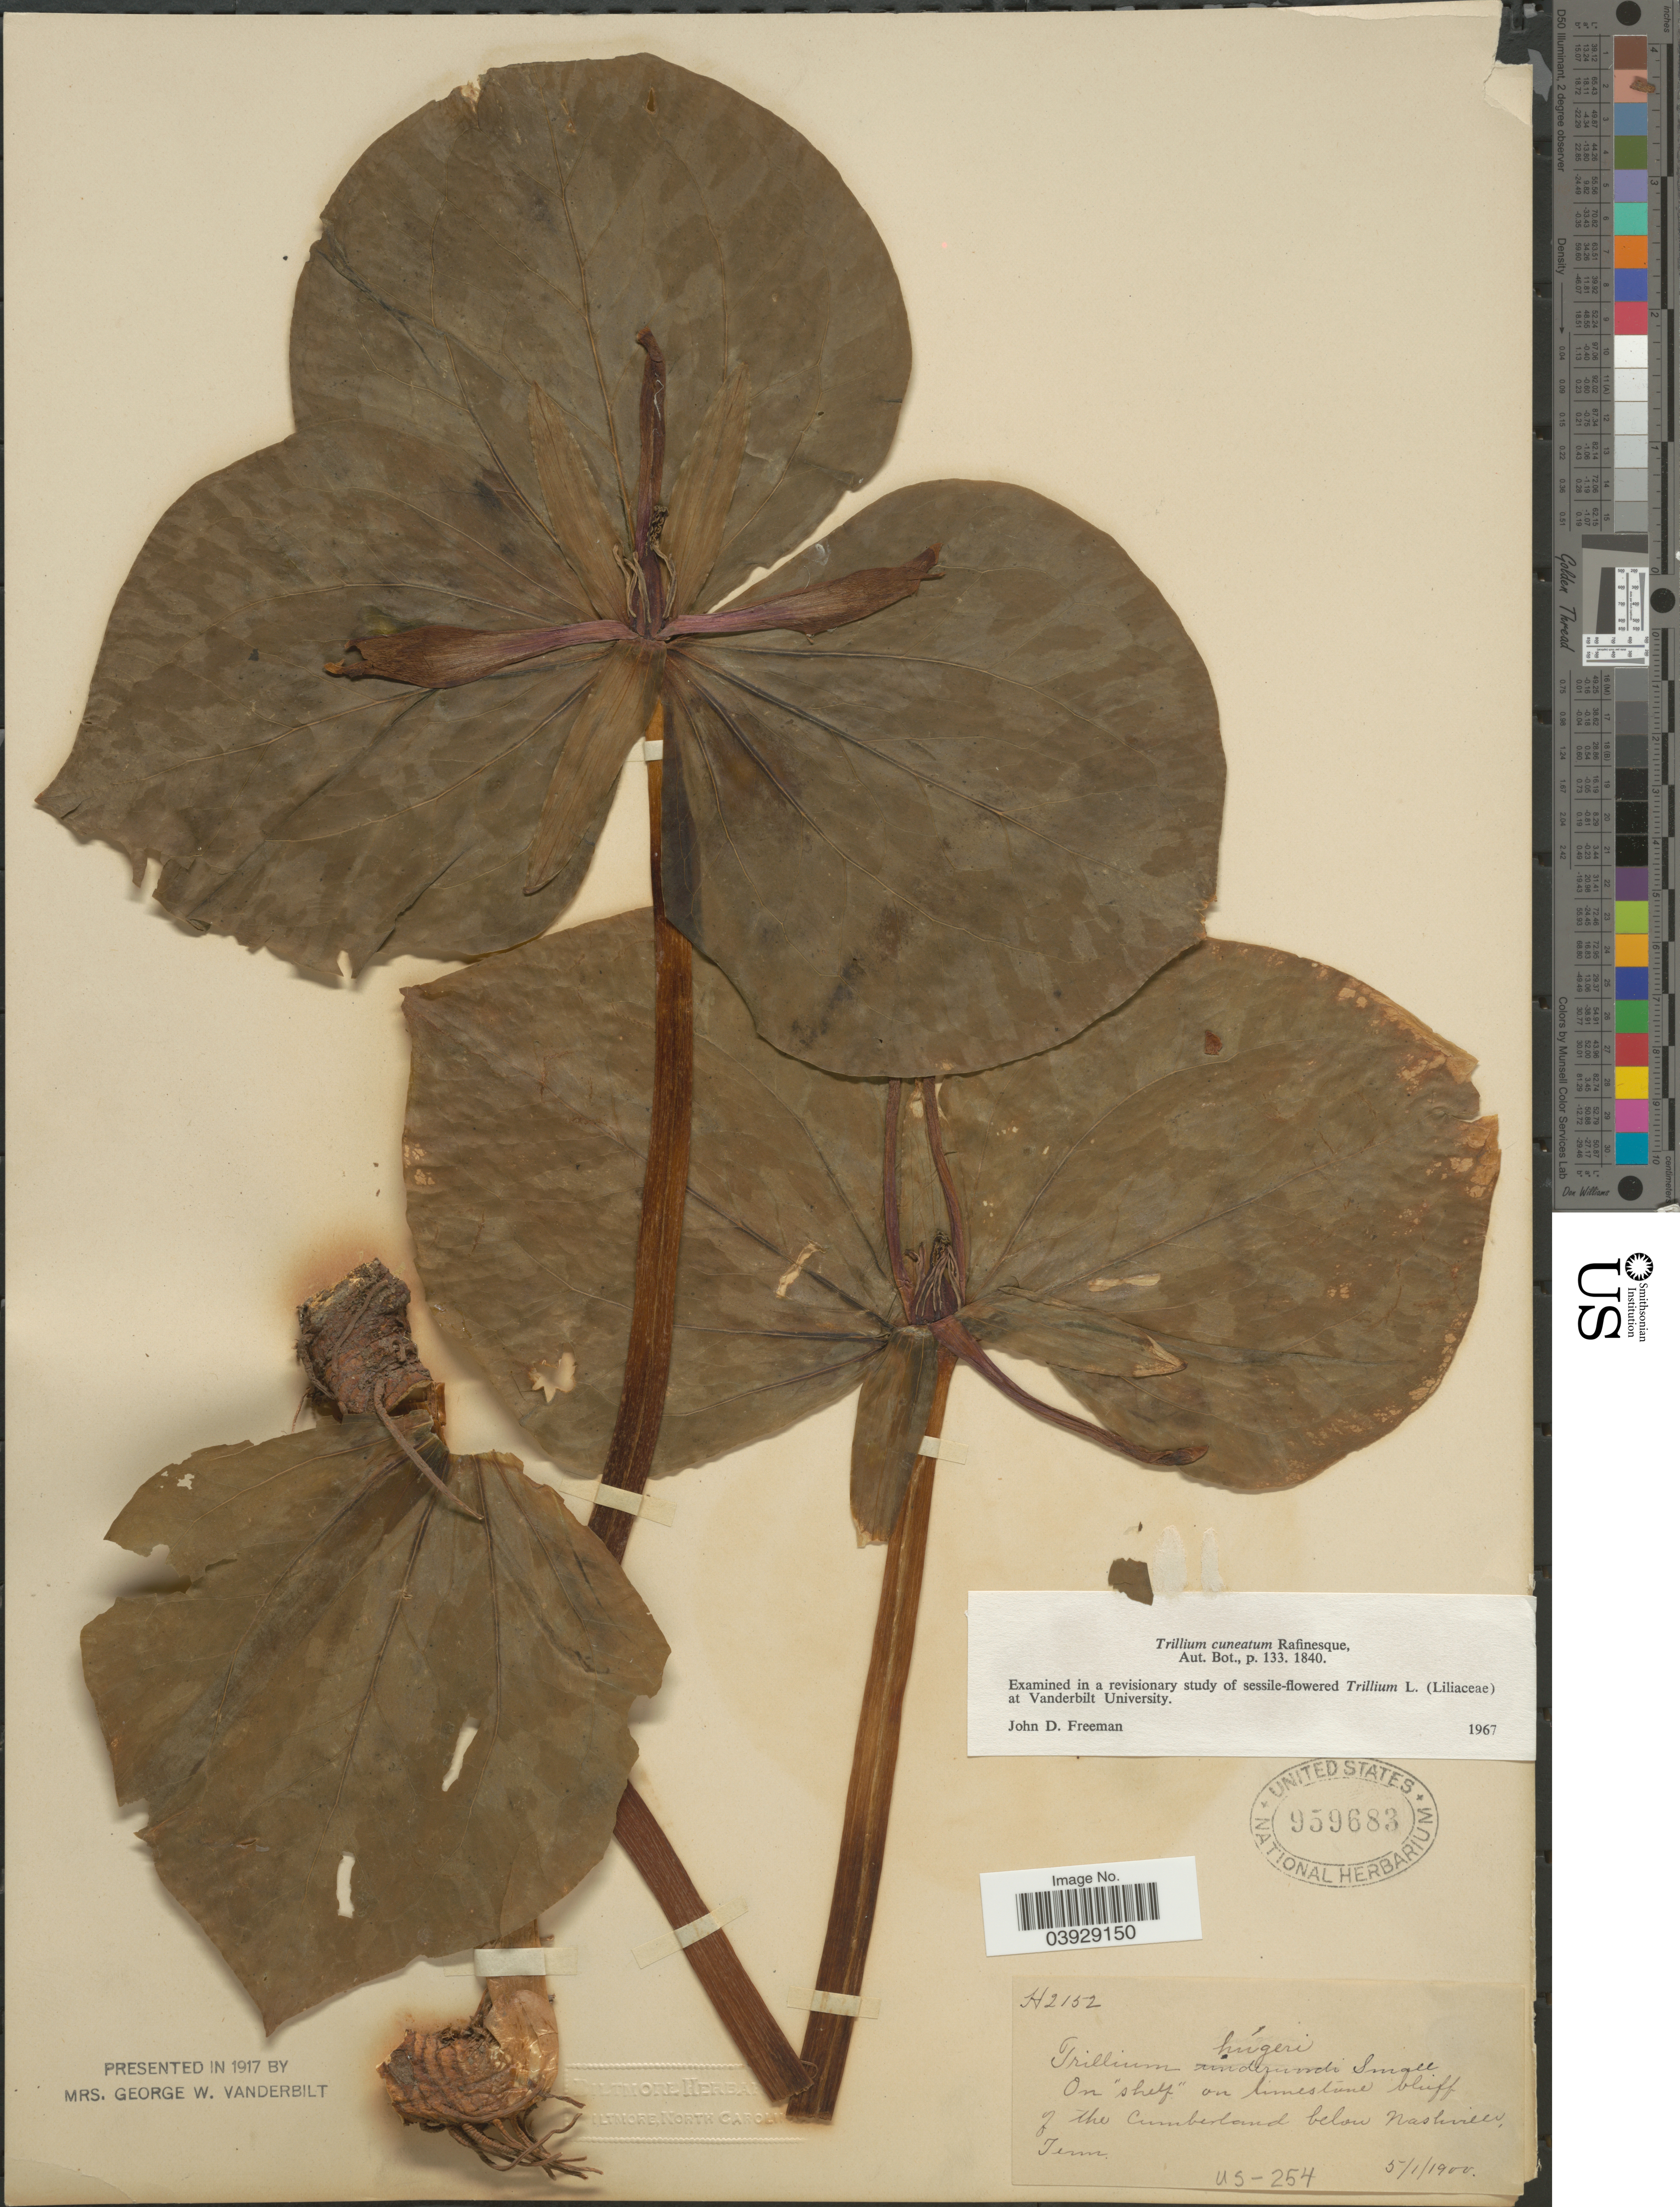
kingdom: Plantae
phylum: Tracheophyta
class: Liliopsida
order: Liliales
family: Melanthiaceae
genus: Trillium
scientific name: Trillium cuneatum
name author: Raf.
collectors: ex herb. Biltmore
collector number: H2152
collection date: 1900-05-01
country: United States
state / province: Tennessee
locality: On "shelf" on limestone bluff of the Cumberland below Nashville.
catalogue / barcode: US 959683